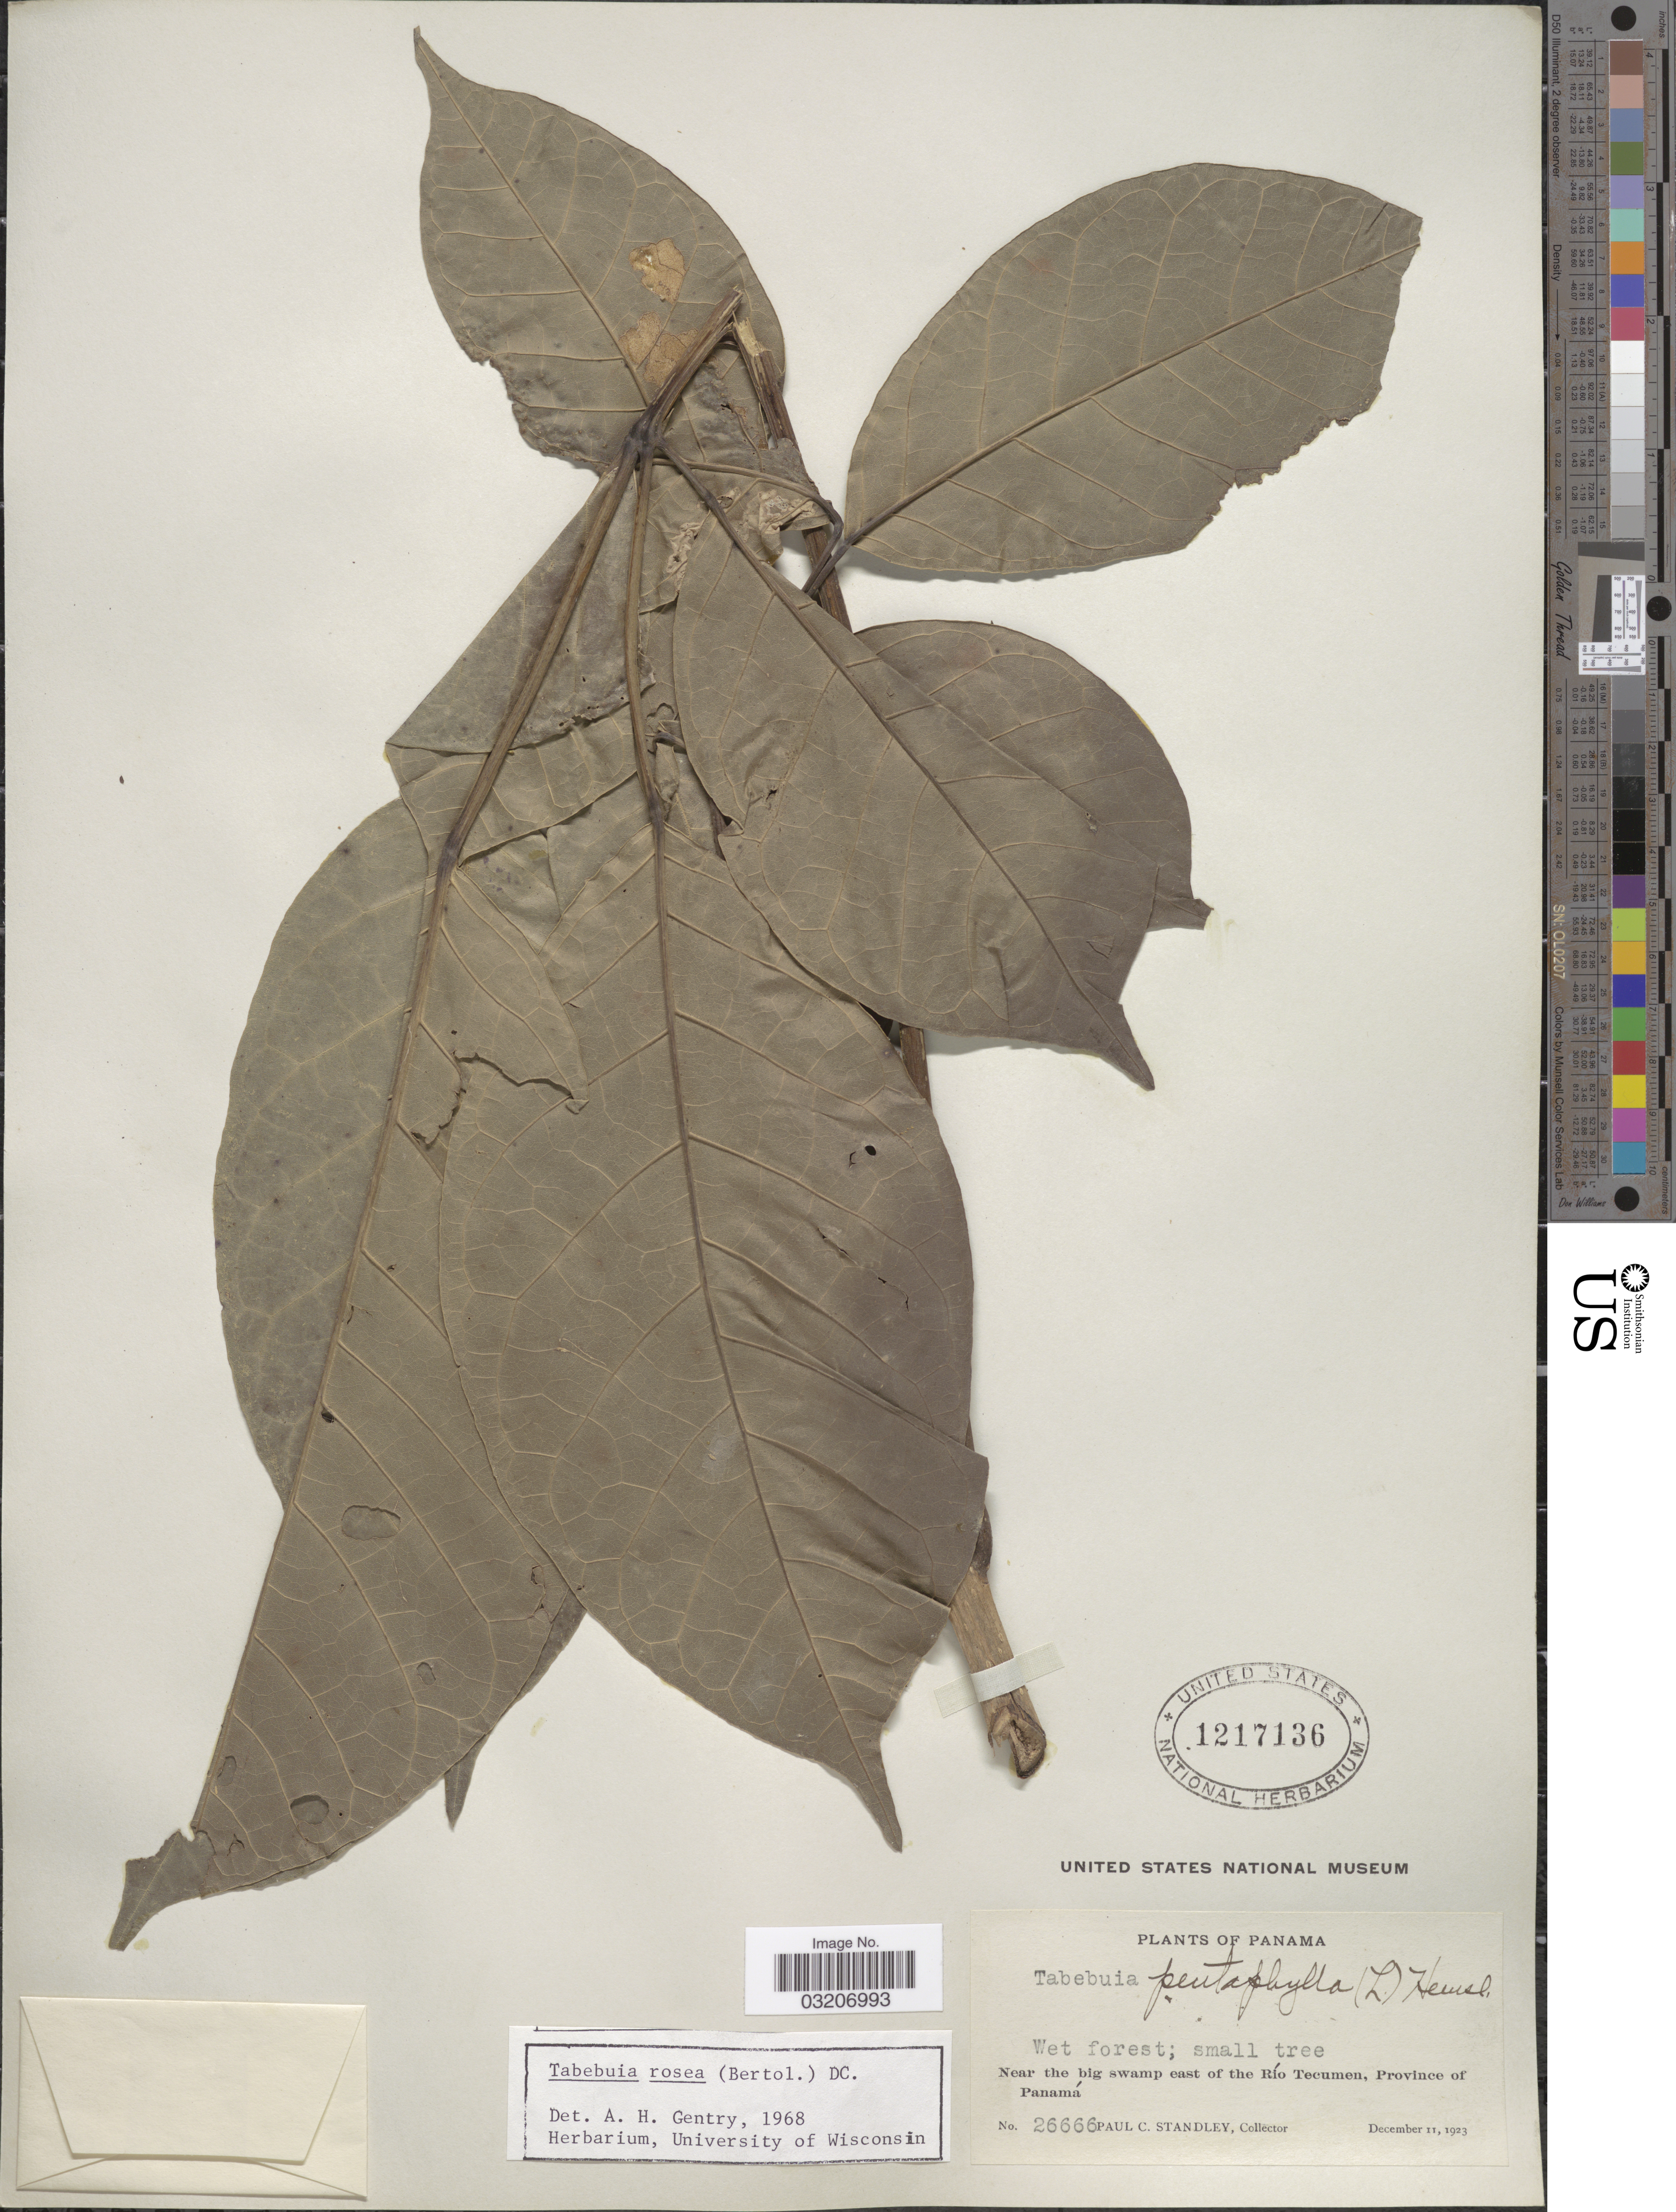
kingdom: Plantae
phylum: Tracheophyta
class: Magnoliopsida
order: Lamiales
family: Bignoniaceae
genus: Tabebuia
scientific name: Tabebuia rosea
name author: (Bertol.) DC.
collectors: P. C. Standley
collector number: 26666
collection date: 1923-12-11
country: Panama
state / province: Panamá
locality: Near the big swamp east of the Río Tecumen.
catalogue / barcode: US 1217136